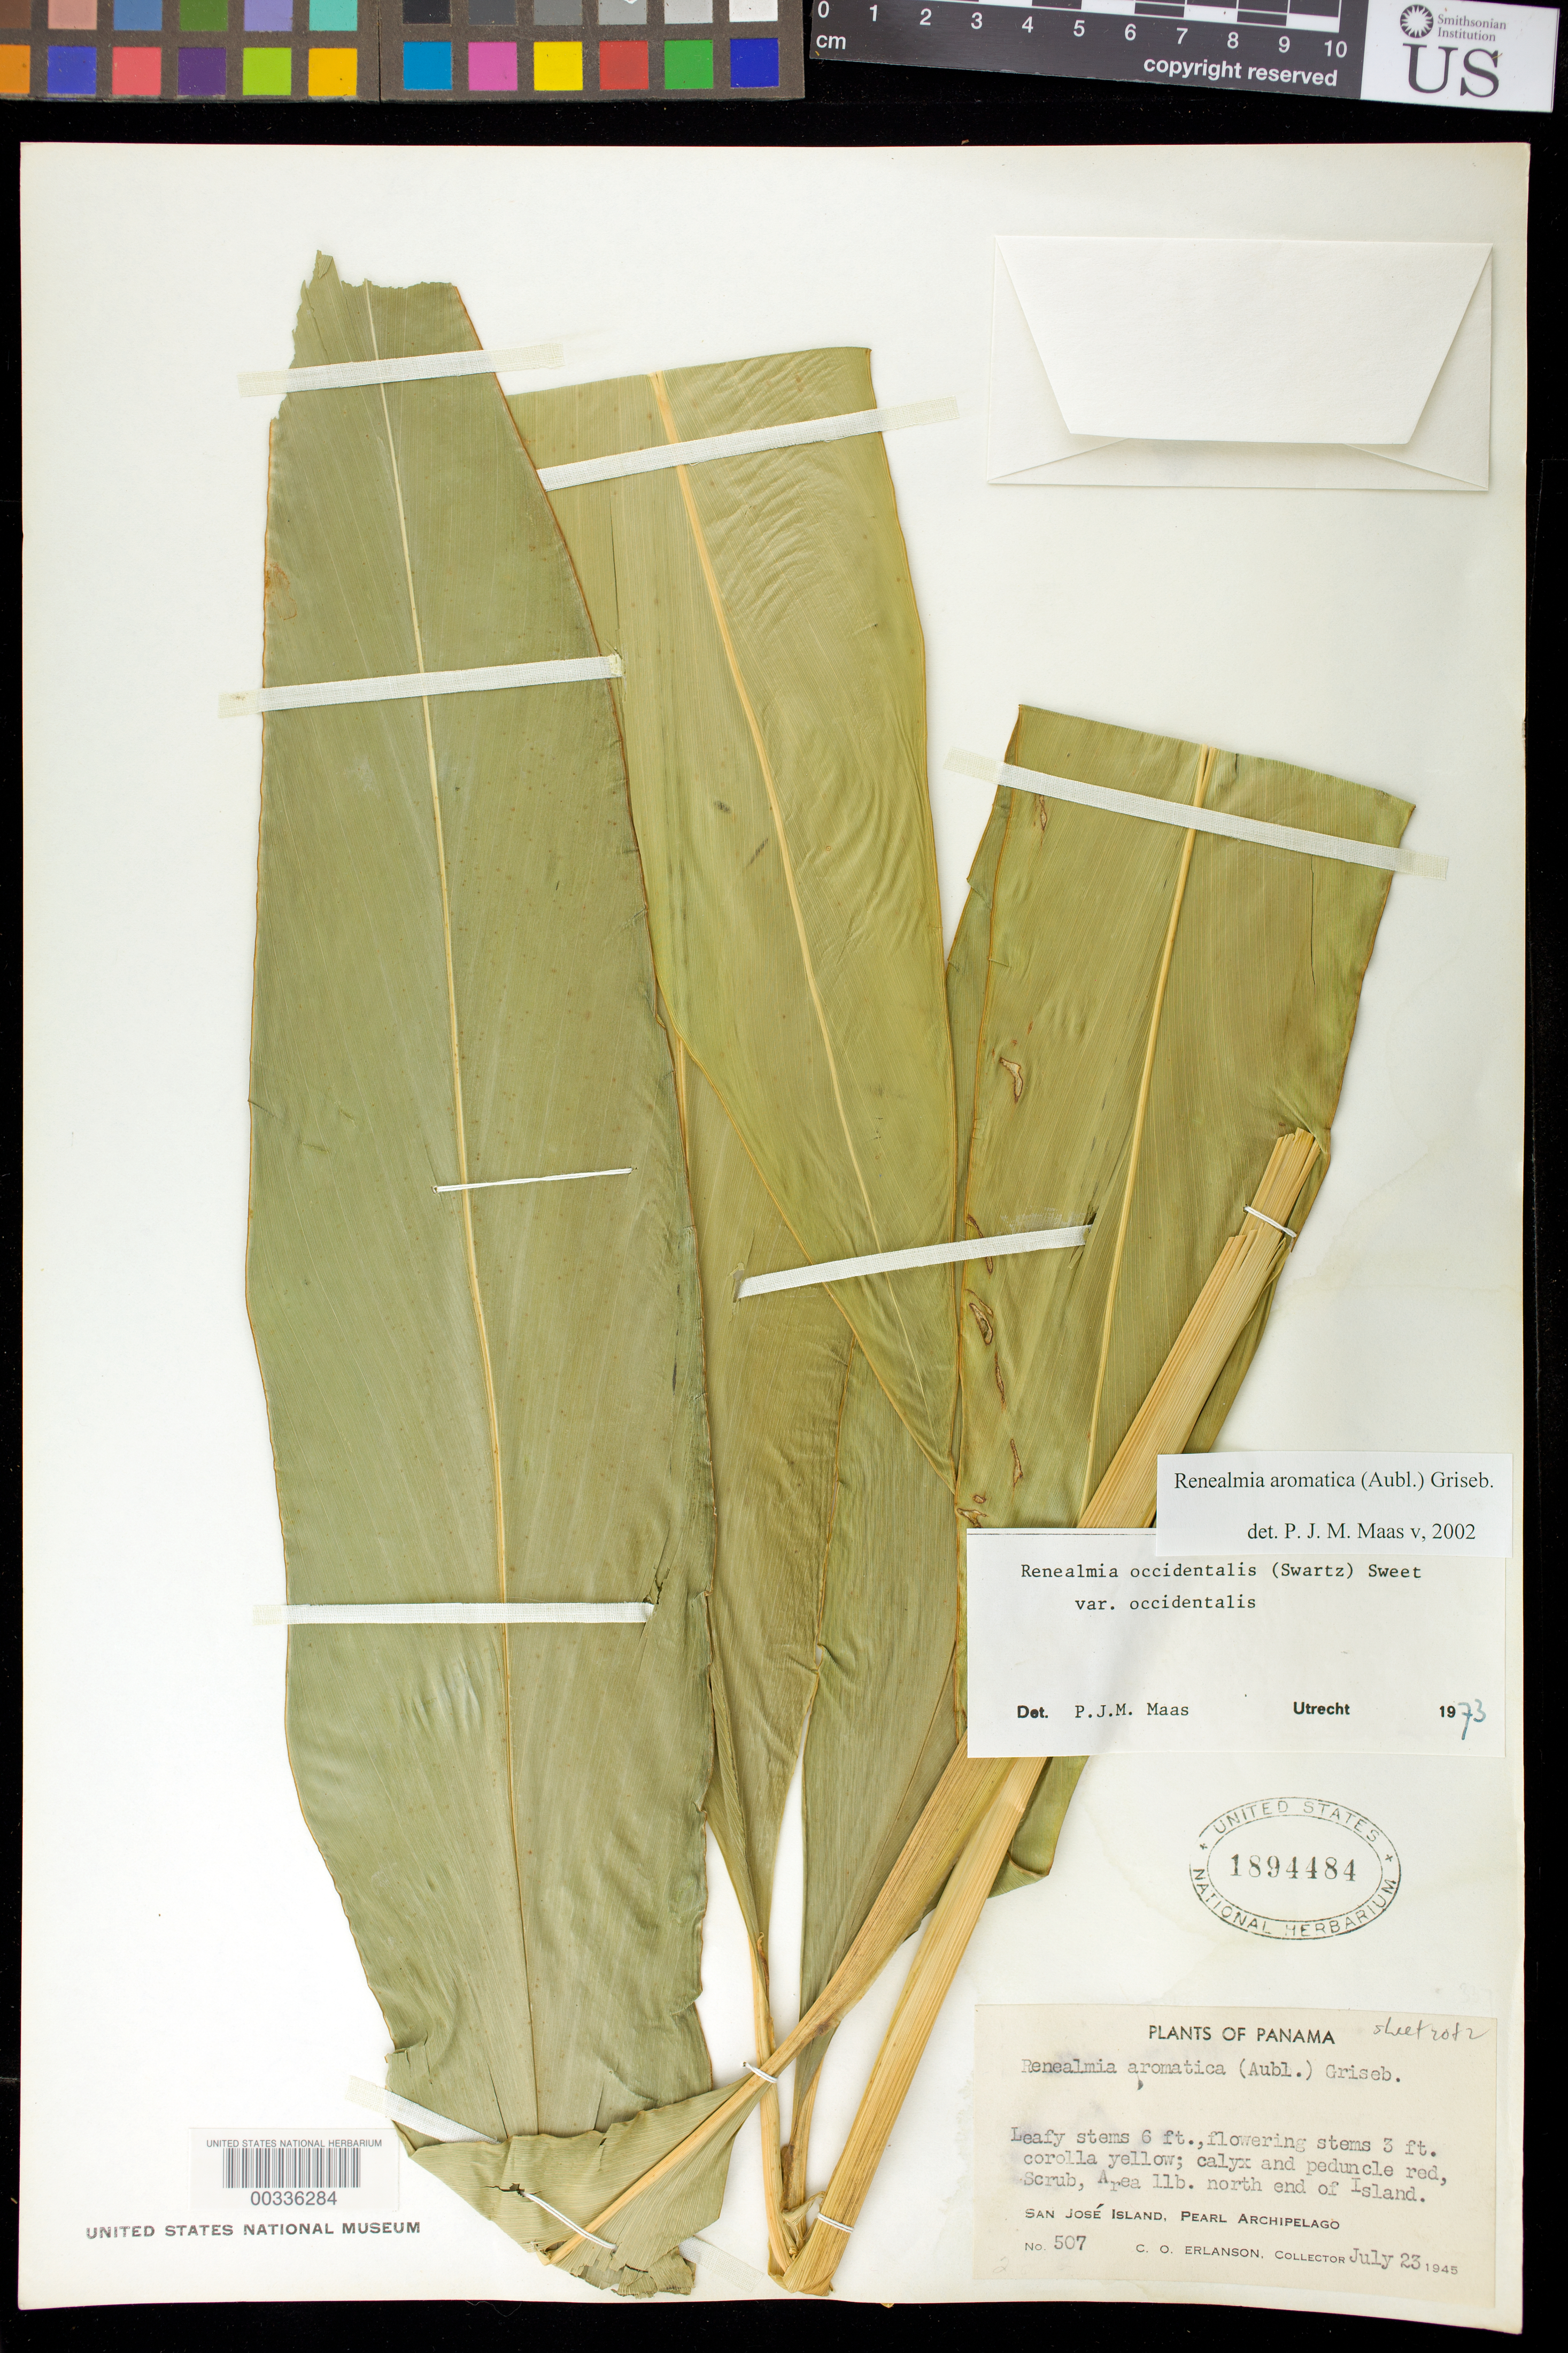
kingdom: Plantae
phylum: Tracheophyta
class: Liliopsida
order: Zingiberales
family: Zingiberaceae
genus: Renealmia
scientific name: Renealmia aromatica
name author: (Aubl.) Griseb.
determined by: Maas, Paul J. M.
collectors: C. O. Erlanson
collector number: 507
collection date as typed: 23 Jul 1945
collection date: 1945-07-23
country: Panama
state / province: Panamá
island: San José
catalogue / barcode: US 1894484